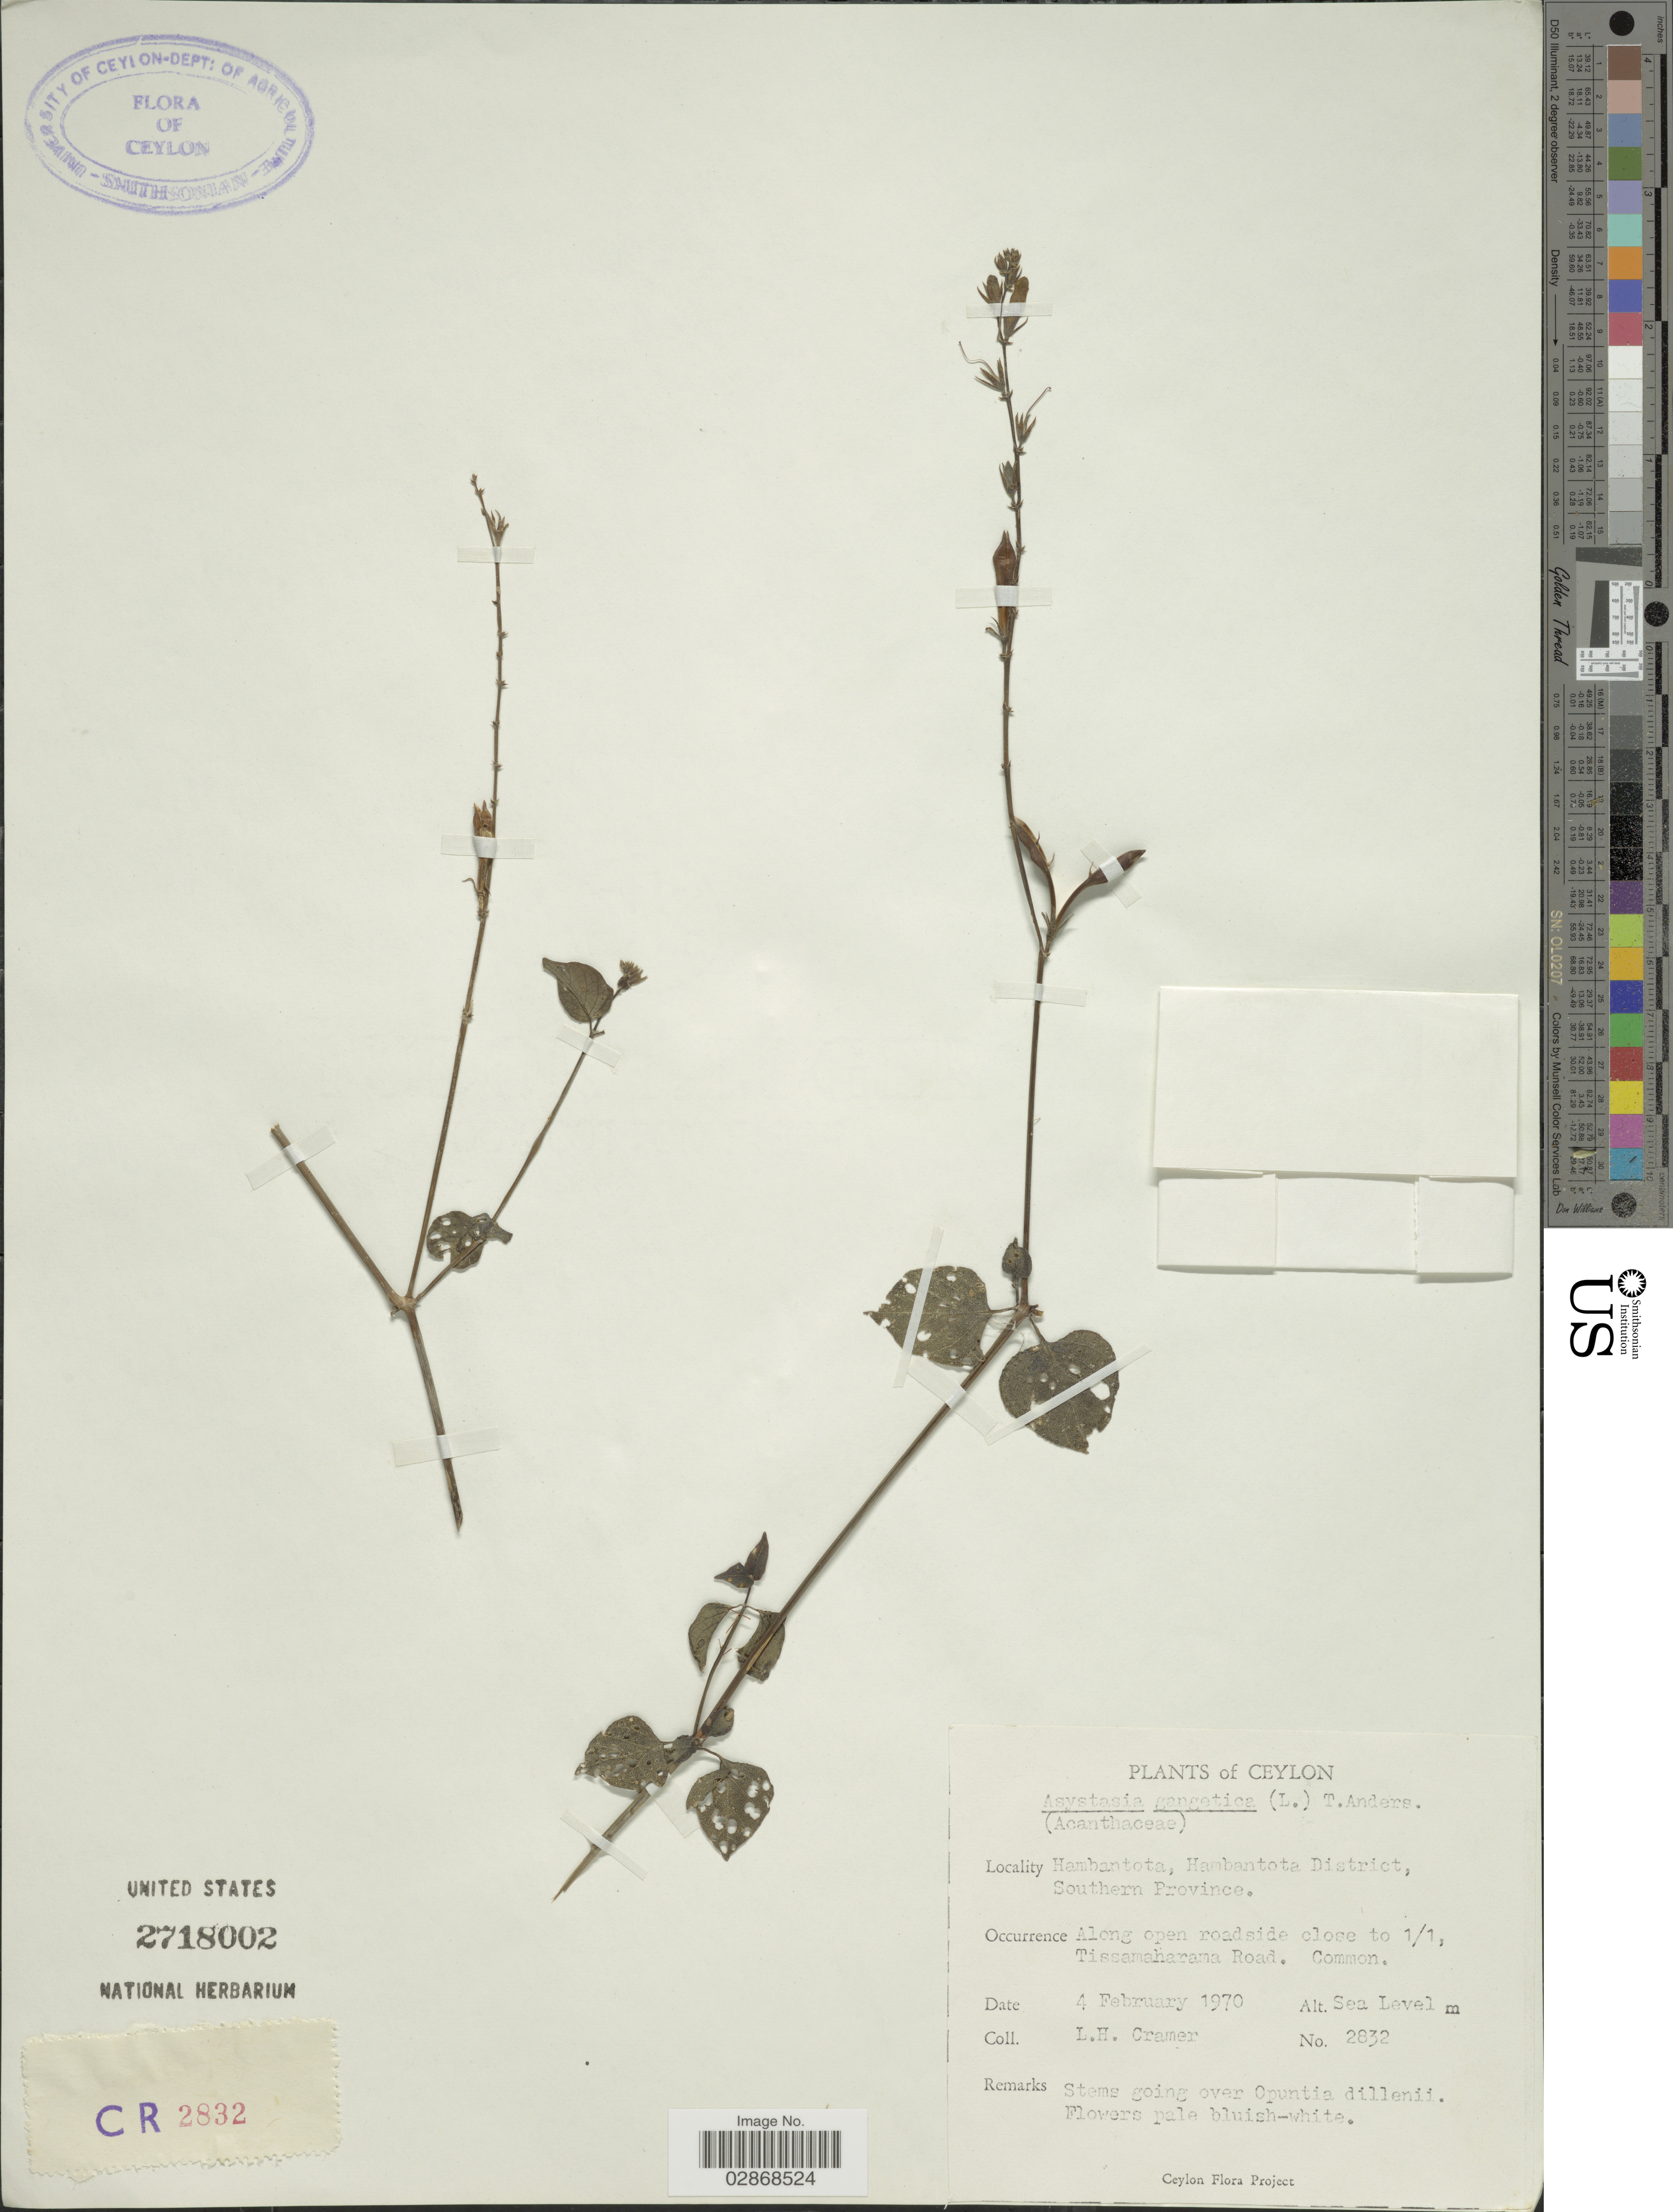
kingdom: Plantae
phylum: Tracheophyta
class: Magnoliopsida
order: Lamiales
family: Acanthaceae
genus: Asystasia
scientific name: Asystasia gangetica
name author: (L.) T. Anderson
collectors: L. H. Cramer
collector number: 2832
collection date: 1970-02-04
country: Sri Lanka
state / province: Southern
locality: Ceylon. Hambantota, Hambantota District. Along open roadside close to 1/1, Tissamaharana Road.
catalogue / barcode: US 2718002